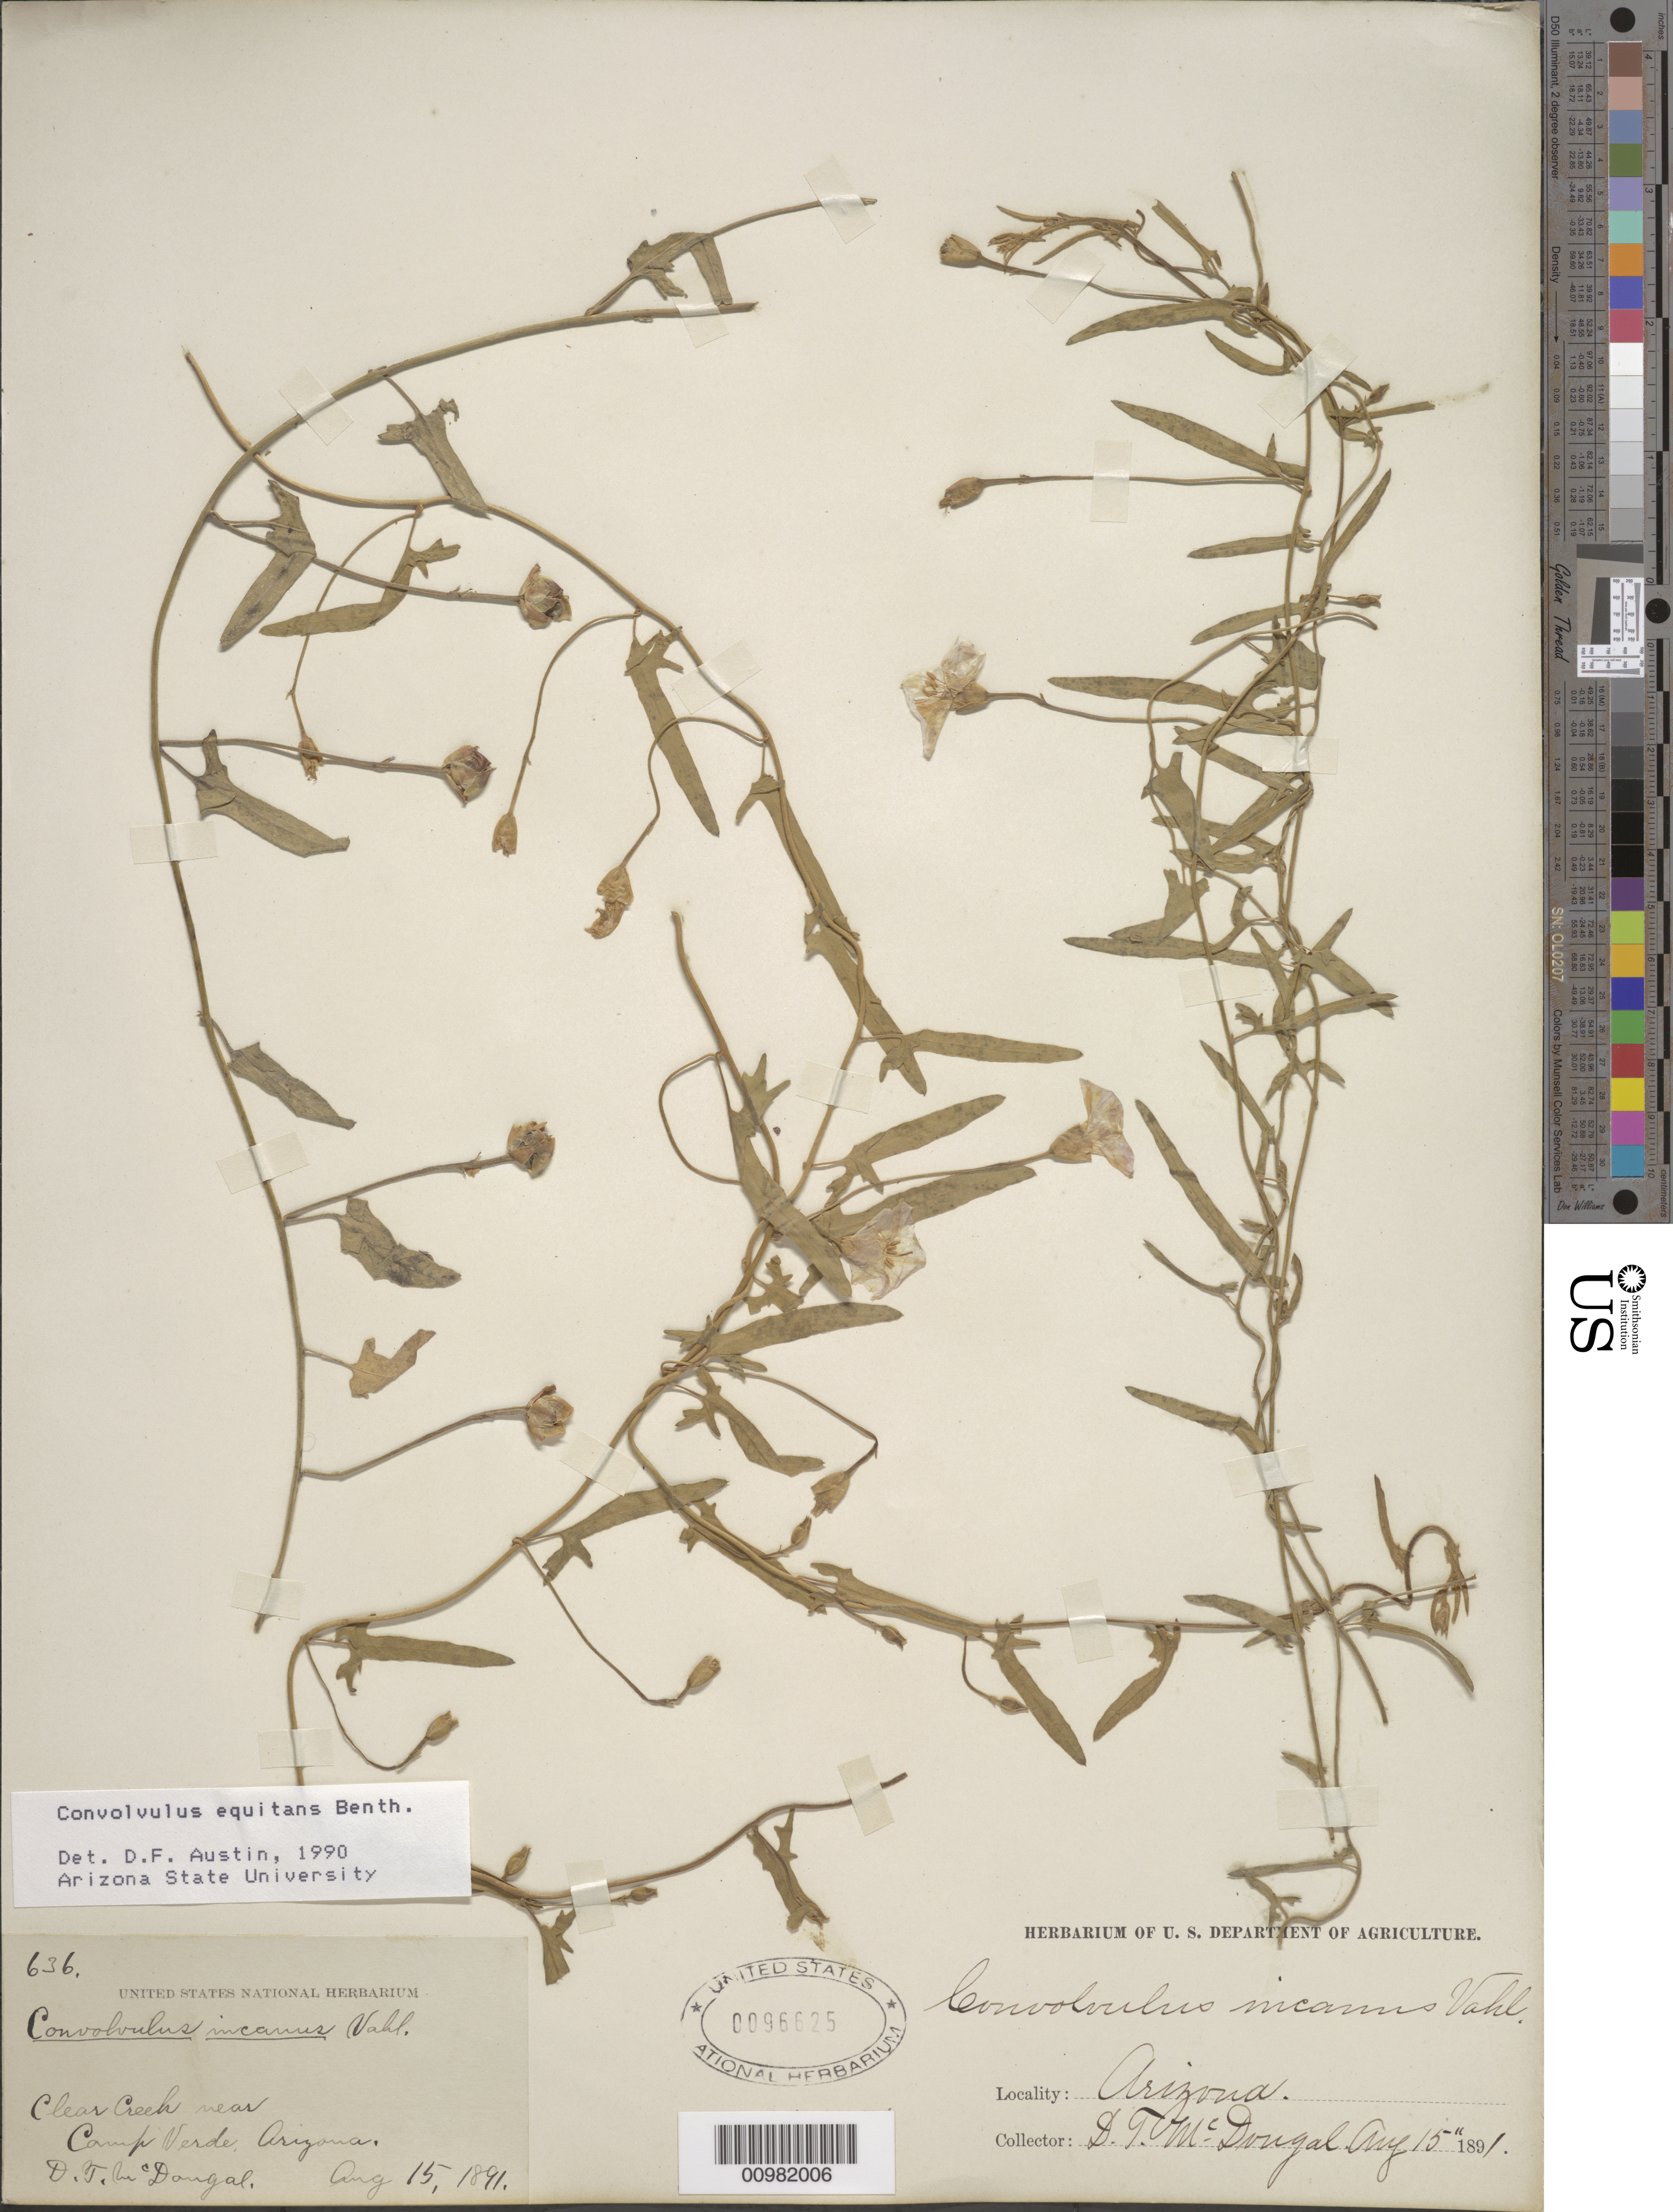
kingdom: Plantae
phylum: Tracheophyta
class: Magnoliopsida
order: Solanales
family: Convolvulaceae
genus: Convolvulus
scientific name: Convolvulus equitans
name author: Benth.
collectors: D. T. MacDougal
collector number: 636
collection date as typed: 15 Aug 1891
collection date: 1891-08-15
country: United States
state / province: Arizona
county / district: Yavapai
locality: Clear Creek near Camp Verde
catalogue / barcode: US 96625